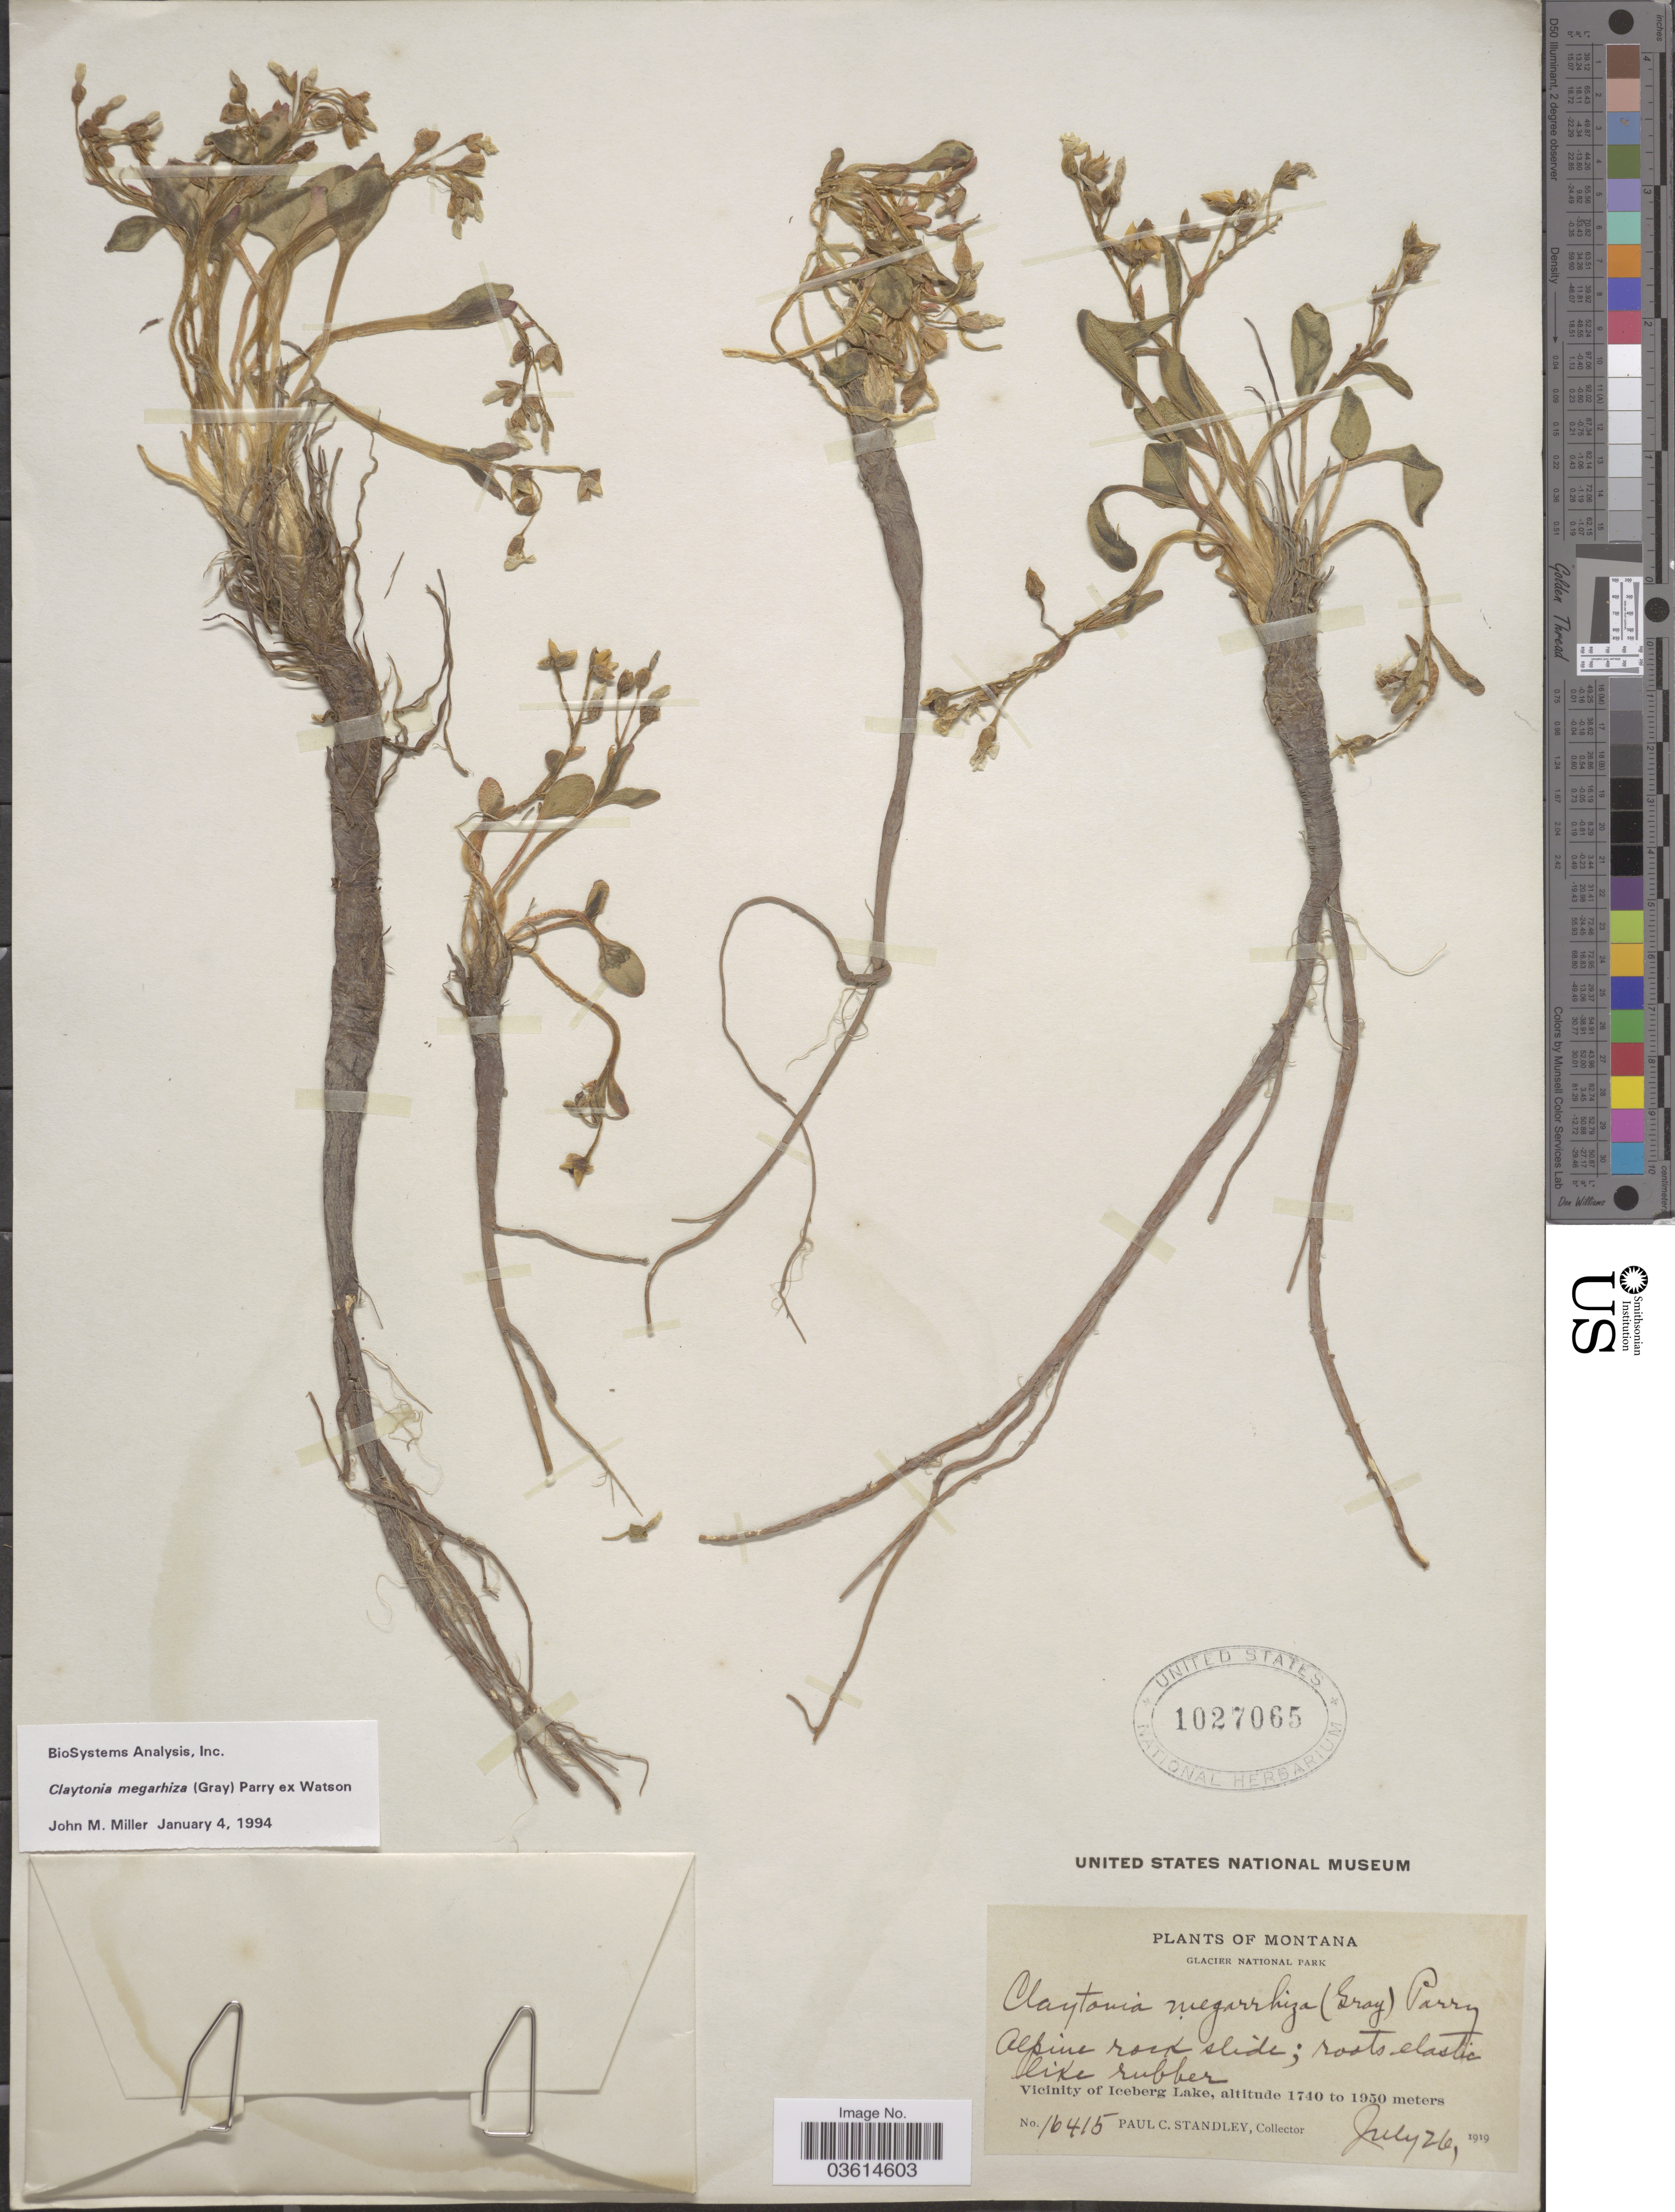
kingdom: Plantae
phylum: Tracheophyta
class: Magnoliopsida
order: Caryophyllales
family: Montiaceae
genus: Claytonia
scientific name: Claytonia megarhiza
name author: (A. Gray) Parry ex S. Watson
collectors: P. C. Standley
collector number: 16415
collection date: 1919-07-26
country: United States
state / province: Montana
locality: Glacier National Park. Vicinity of Iceberg Lake.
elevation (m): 1740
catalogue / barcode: US 1027065